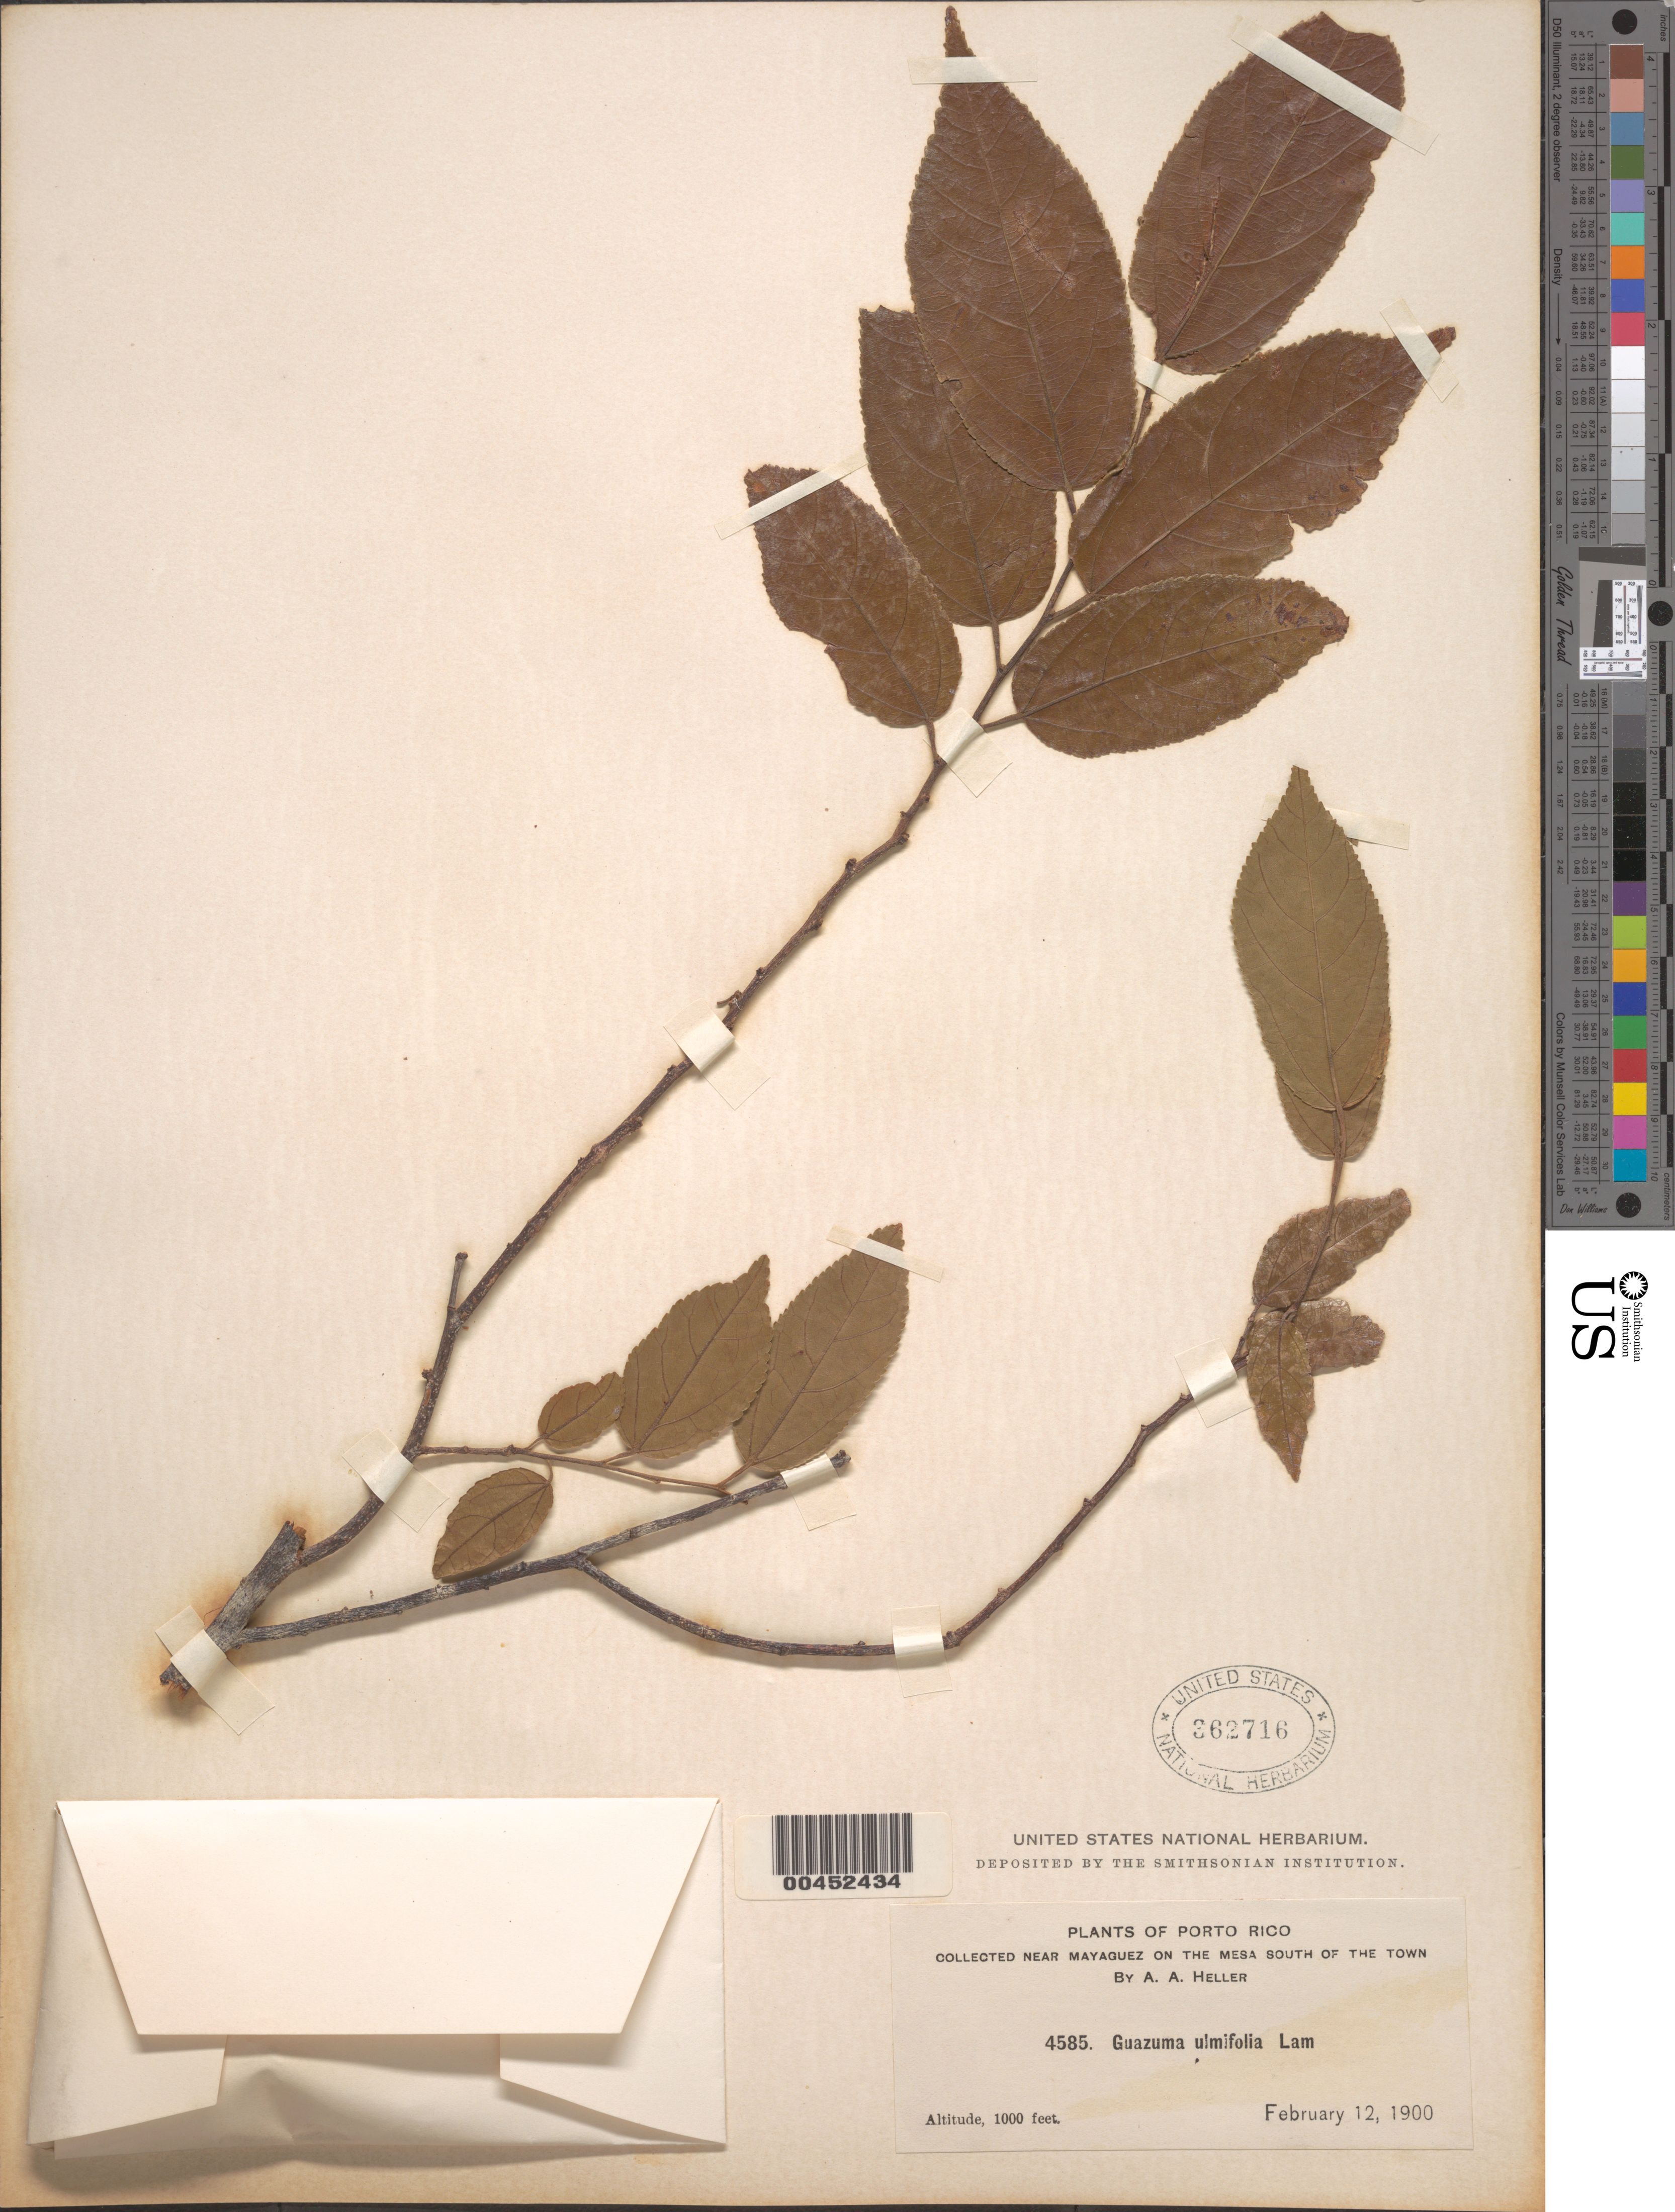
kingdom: Plantae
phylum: Tracheophyta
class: Magnoliopsida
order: Malvales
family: Malvaceae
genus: Guazuma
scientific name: Guazuma ulmifolia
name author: Lam.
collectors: A. A. Heller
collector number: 4585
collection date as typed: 12 Feb 1900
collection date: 1900-02-12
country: Puerto Rico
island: Greater Antilles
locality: near Mayaguez, on the mesa S of the town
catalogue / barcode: US 362716